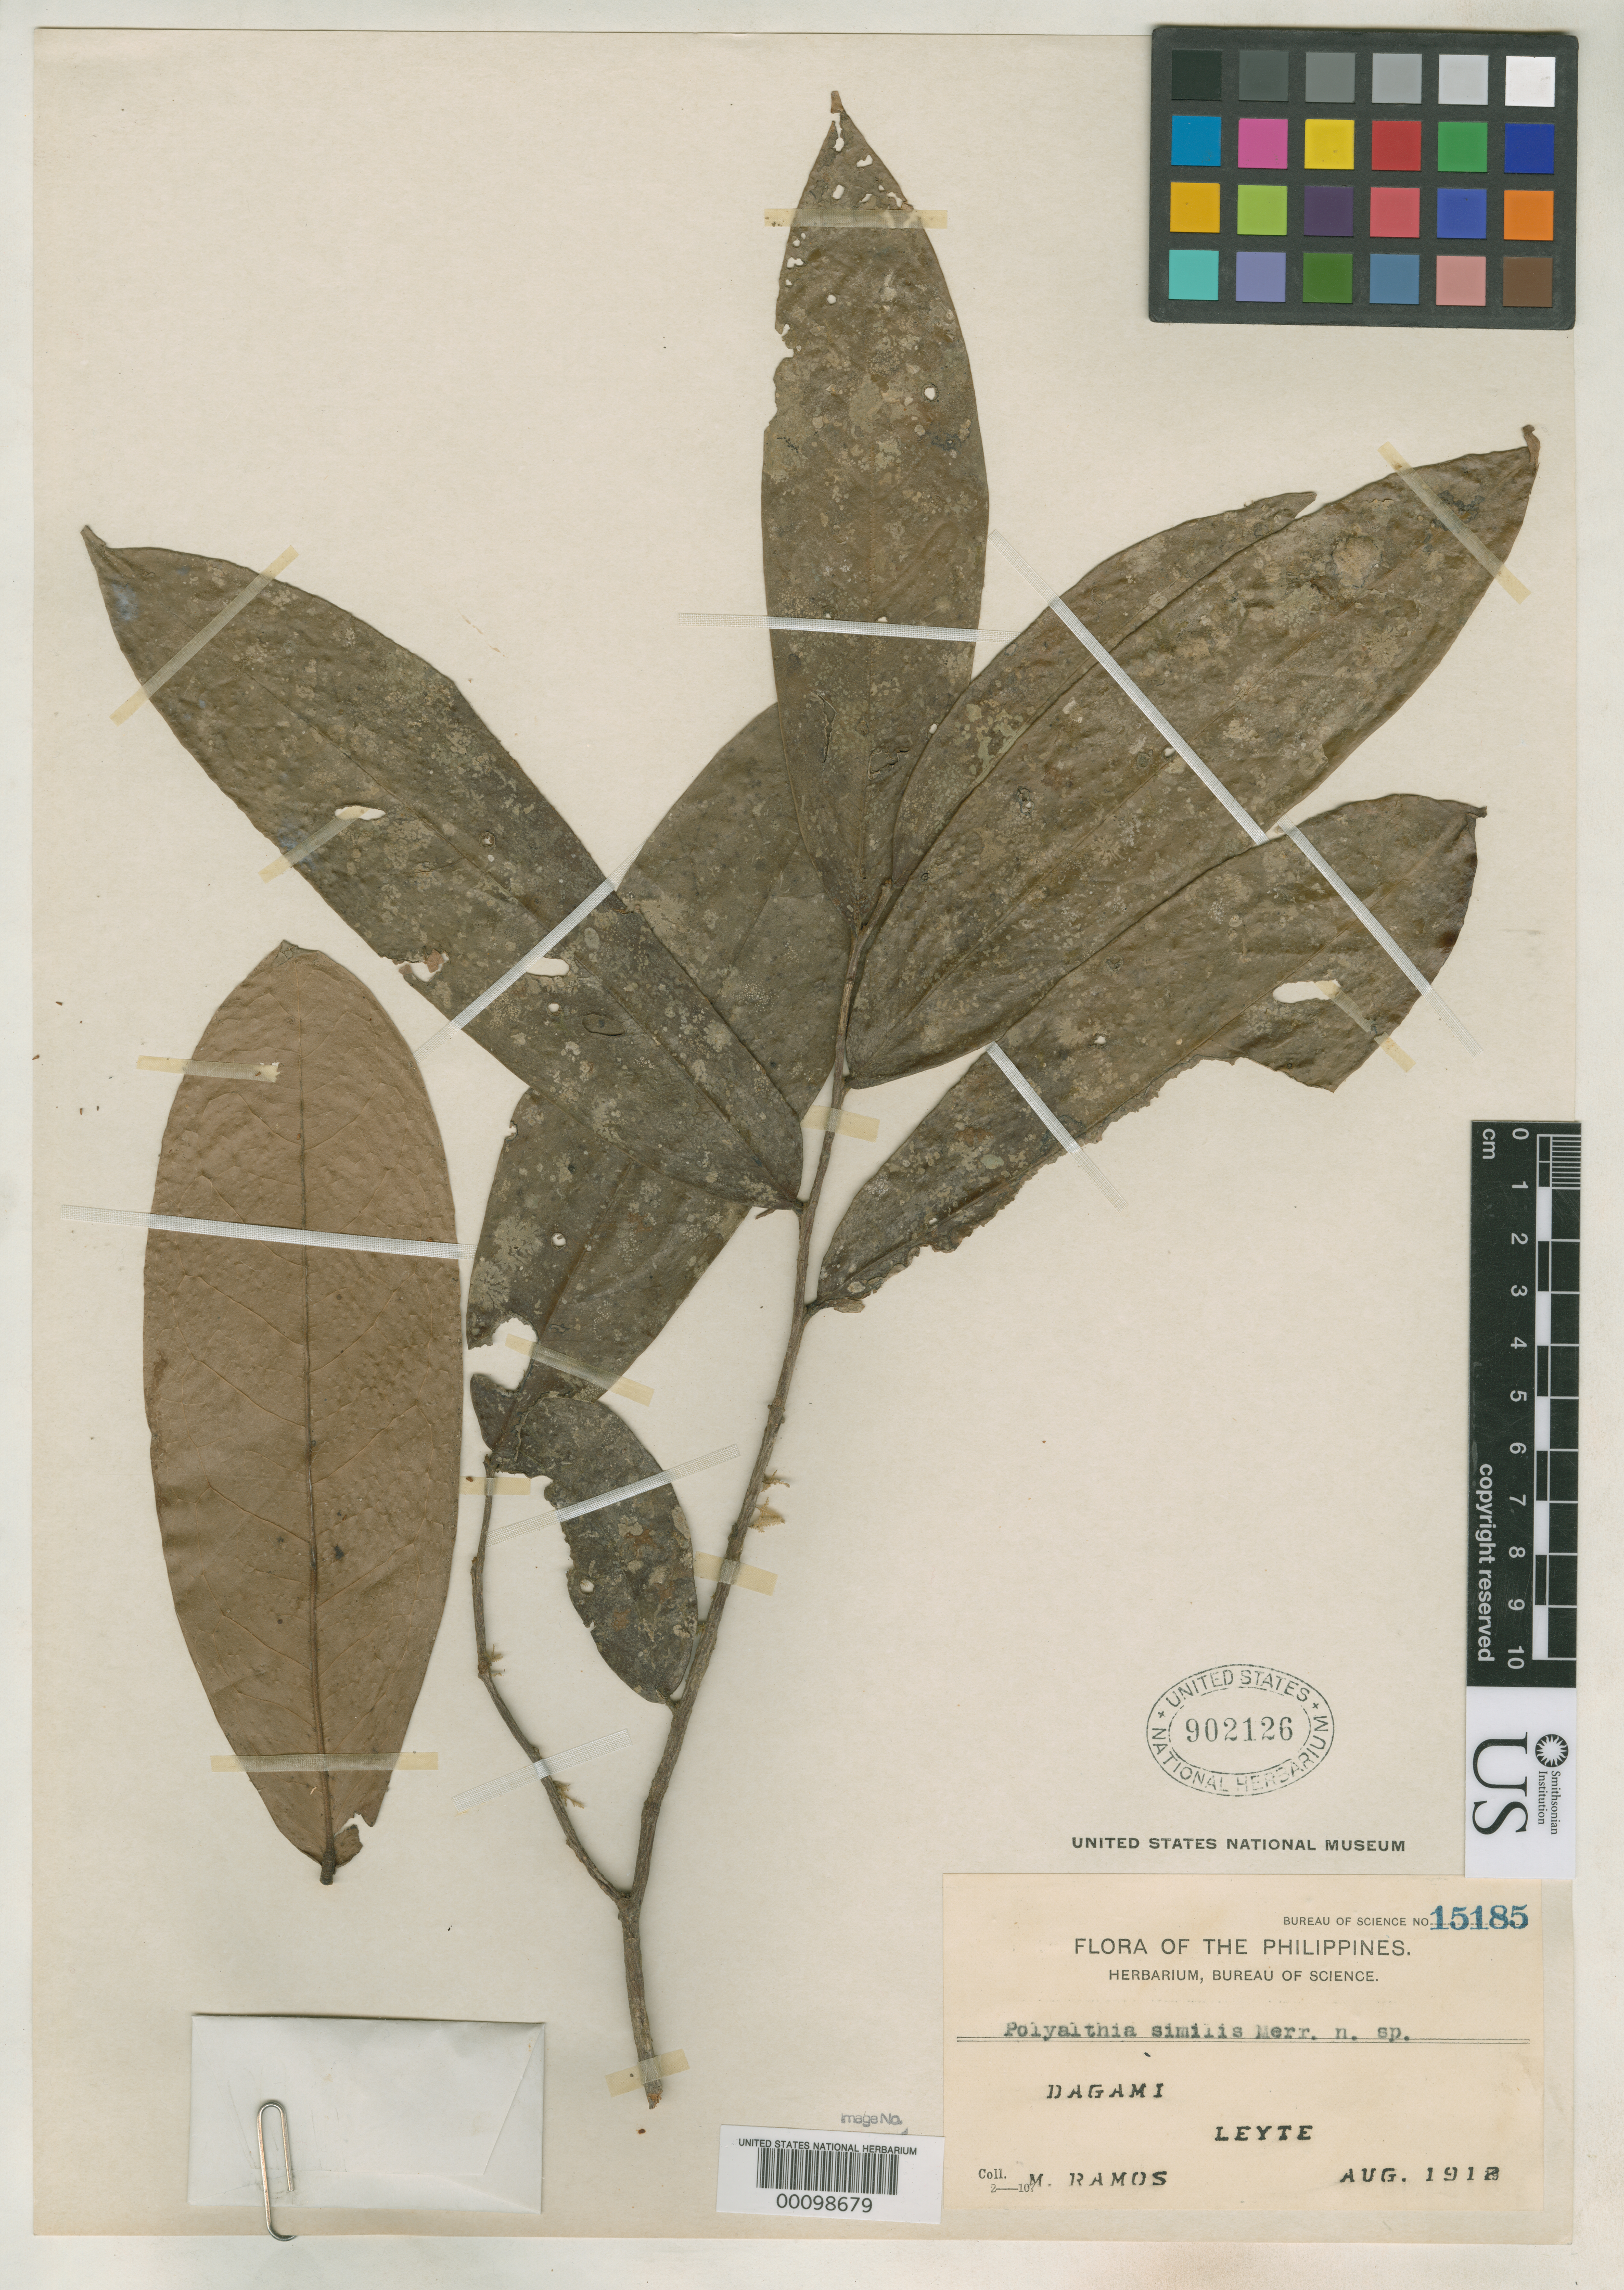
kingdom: Plantae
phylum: Tracheophyta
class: Magnoliopsida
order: Magnoliales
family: Annonaceae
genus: Polyalthia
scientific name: Polyalthia similis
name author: Merr.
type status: Isotype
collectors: M. Ramos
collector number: Bur. Sci. 15185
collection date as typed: Aug 1912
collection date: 1912-08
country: Philippines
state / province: Eastern Visayas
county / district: Leyte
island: Leyte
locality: Dagami.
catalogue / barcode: US 902126